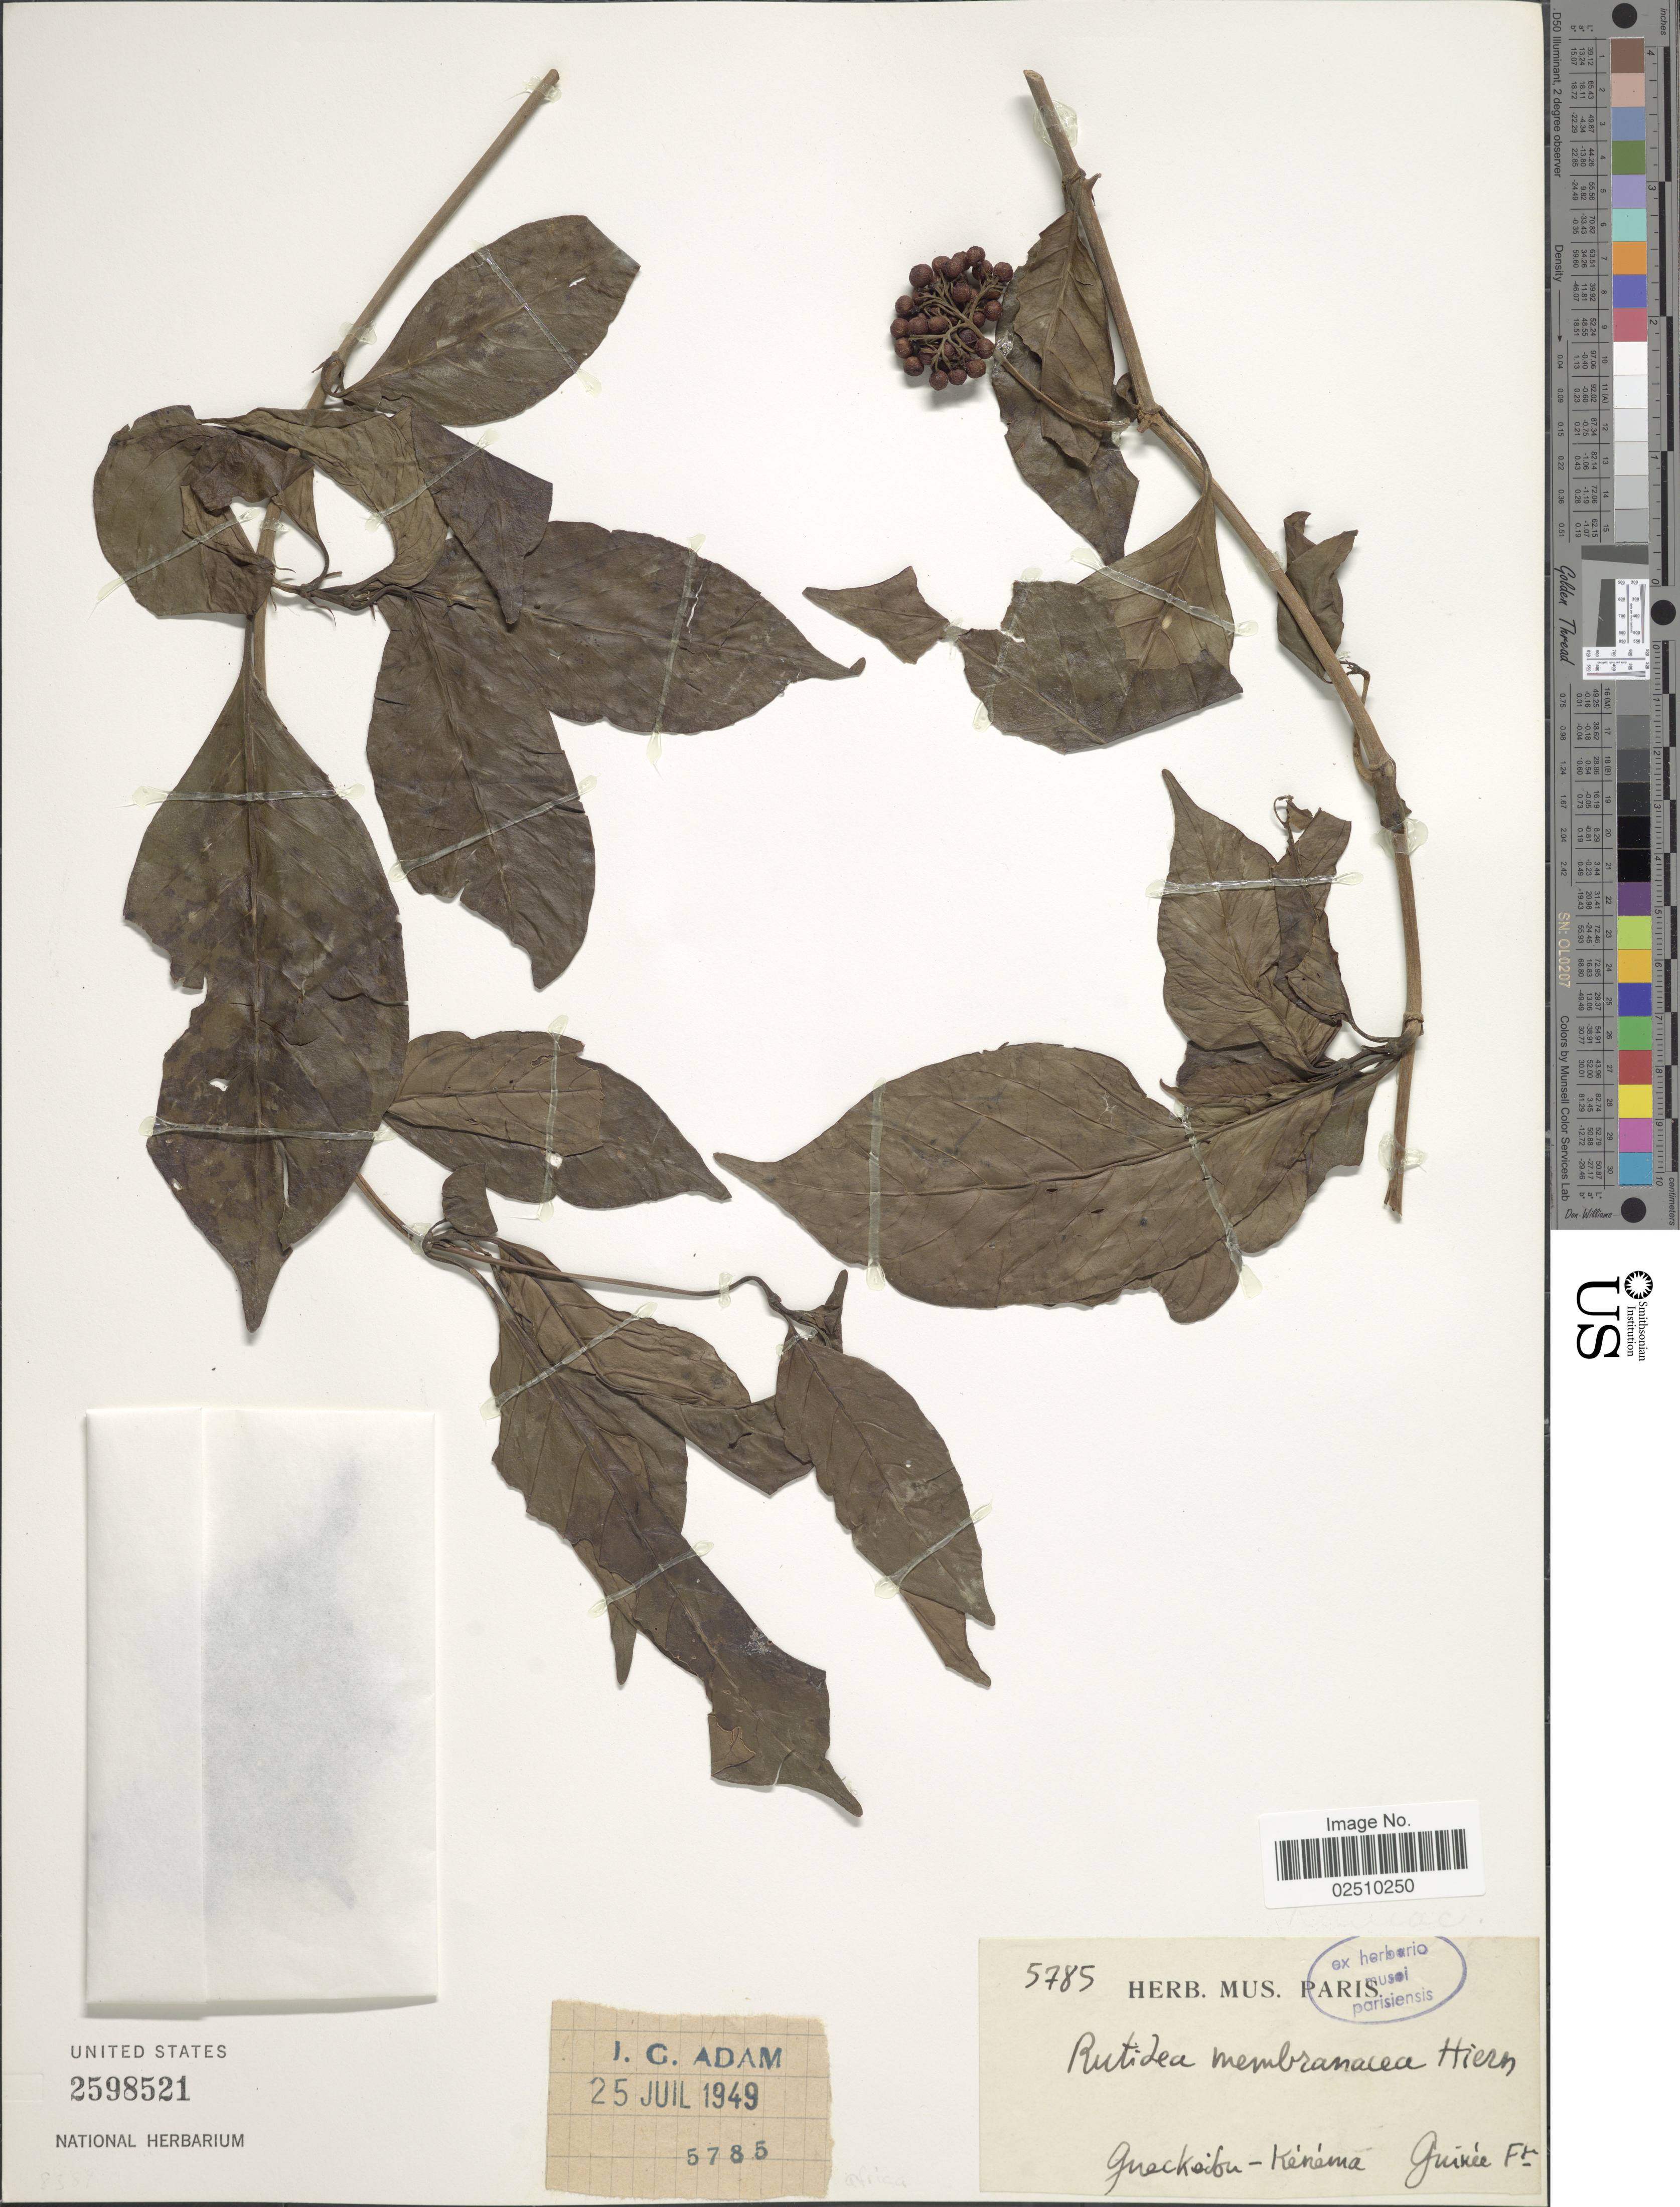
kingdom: Plantae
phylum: Tracheophyta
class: Magnoliopsida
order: Gentianales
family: Rubiaceae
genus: Rutidea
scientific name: Rutidea membranacea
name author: Hiern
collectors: J. Adam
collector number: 5785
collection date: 1949-07-25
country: Guinea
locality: Gueckédou-Kénéma, Guinee Fr.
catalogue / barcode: US 2598521